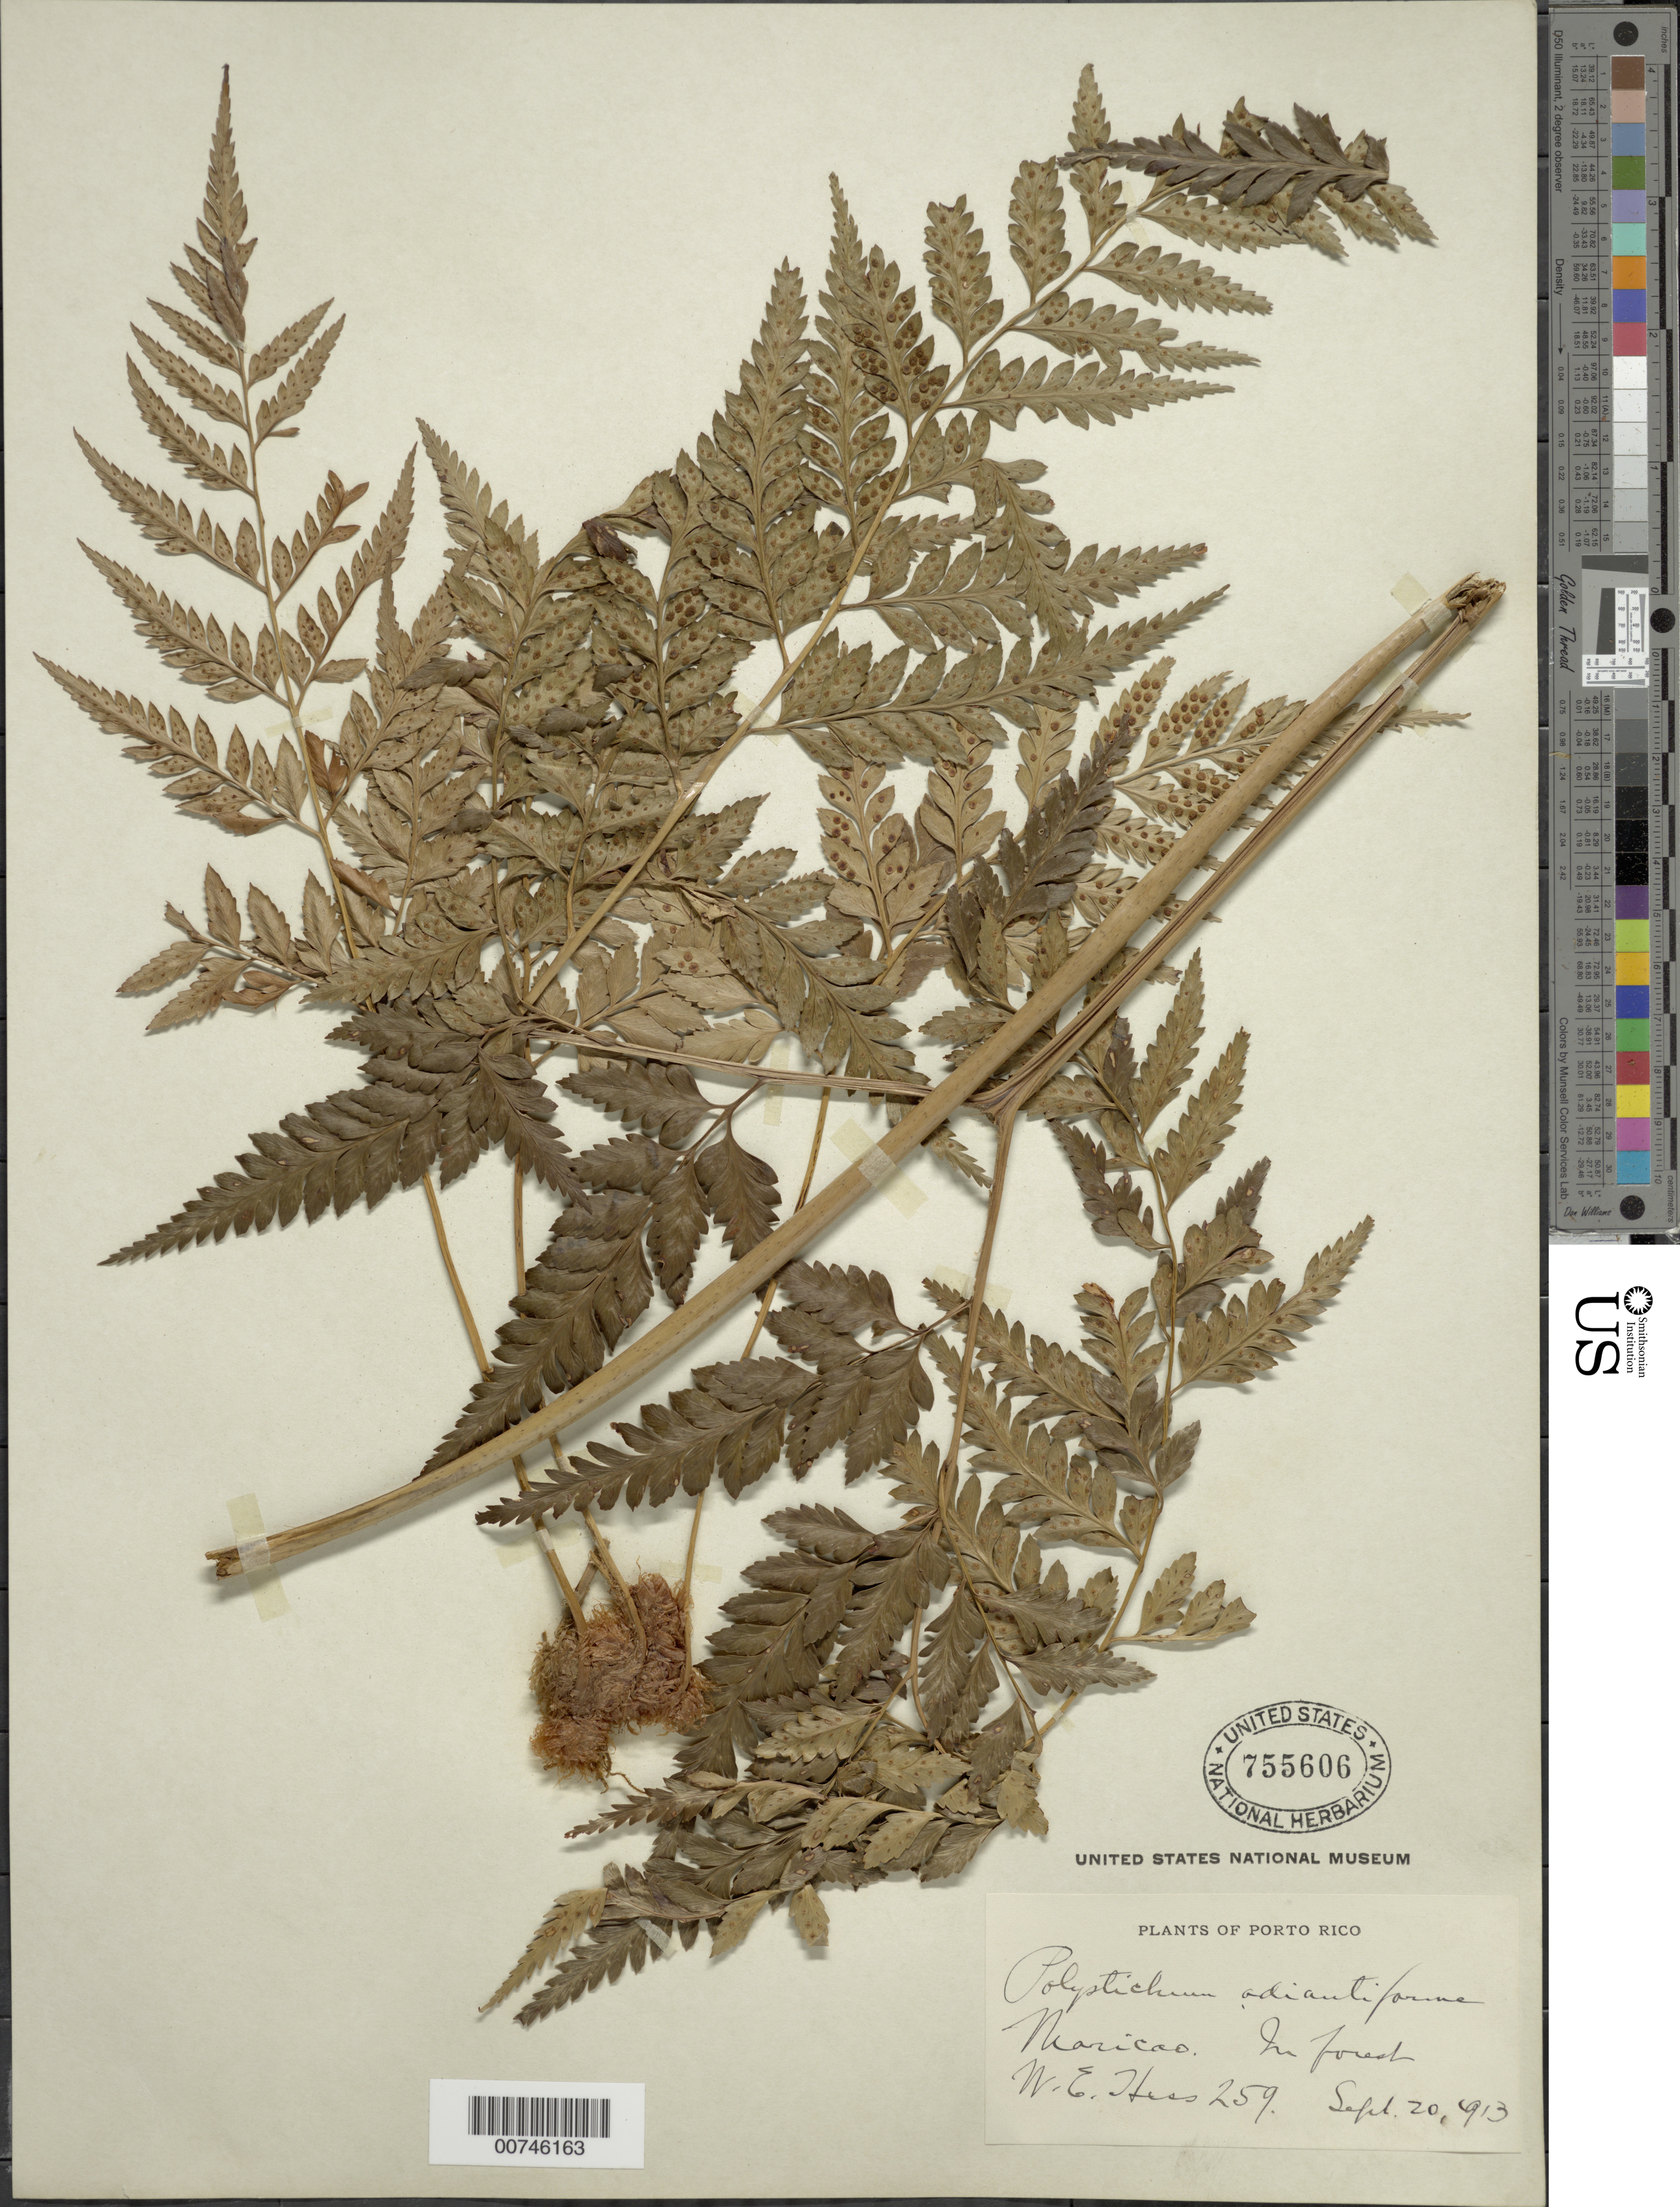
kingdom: Plantae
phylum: Tracheophyta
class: Polypodiopsida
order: Polypodiales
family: Dryopteridaceae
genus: Rumohra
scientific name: Rumohra adiantiformis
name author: (G. Forst.) Ching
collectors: W. Hess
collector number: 259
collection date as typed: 20 Sep 1913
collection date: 1913-09-20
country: Puerto Rico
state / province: Maricao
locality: In forest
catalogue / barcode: US 755606